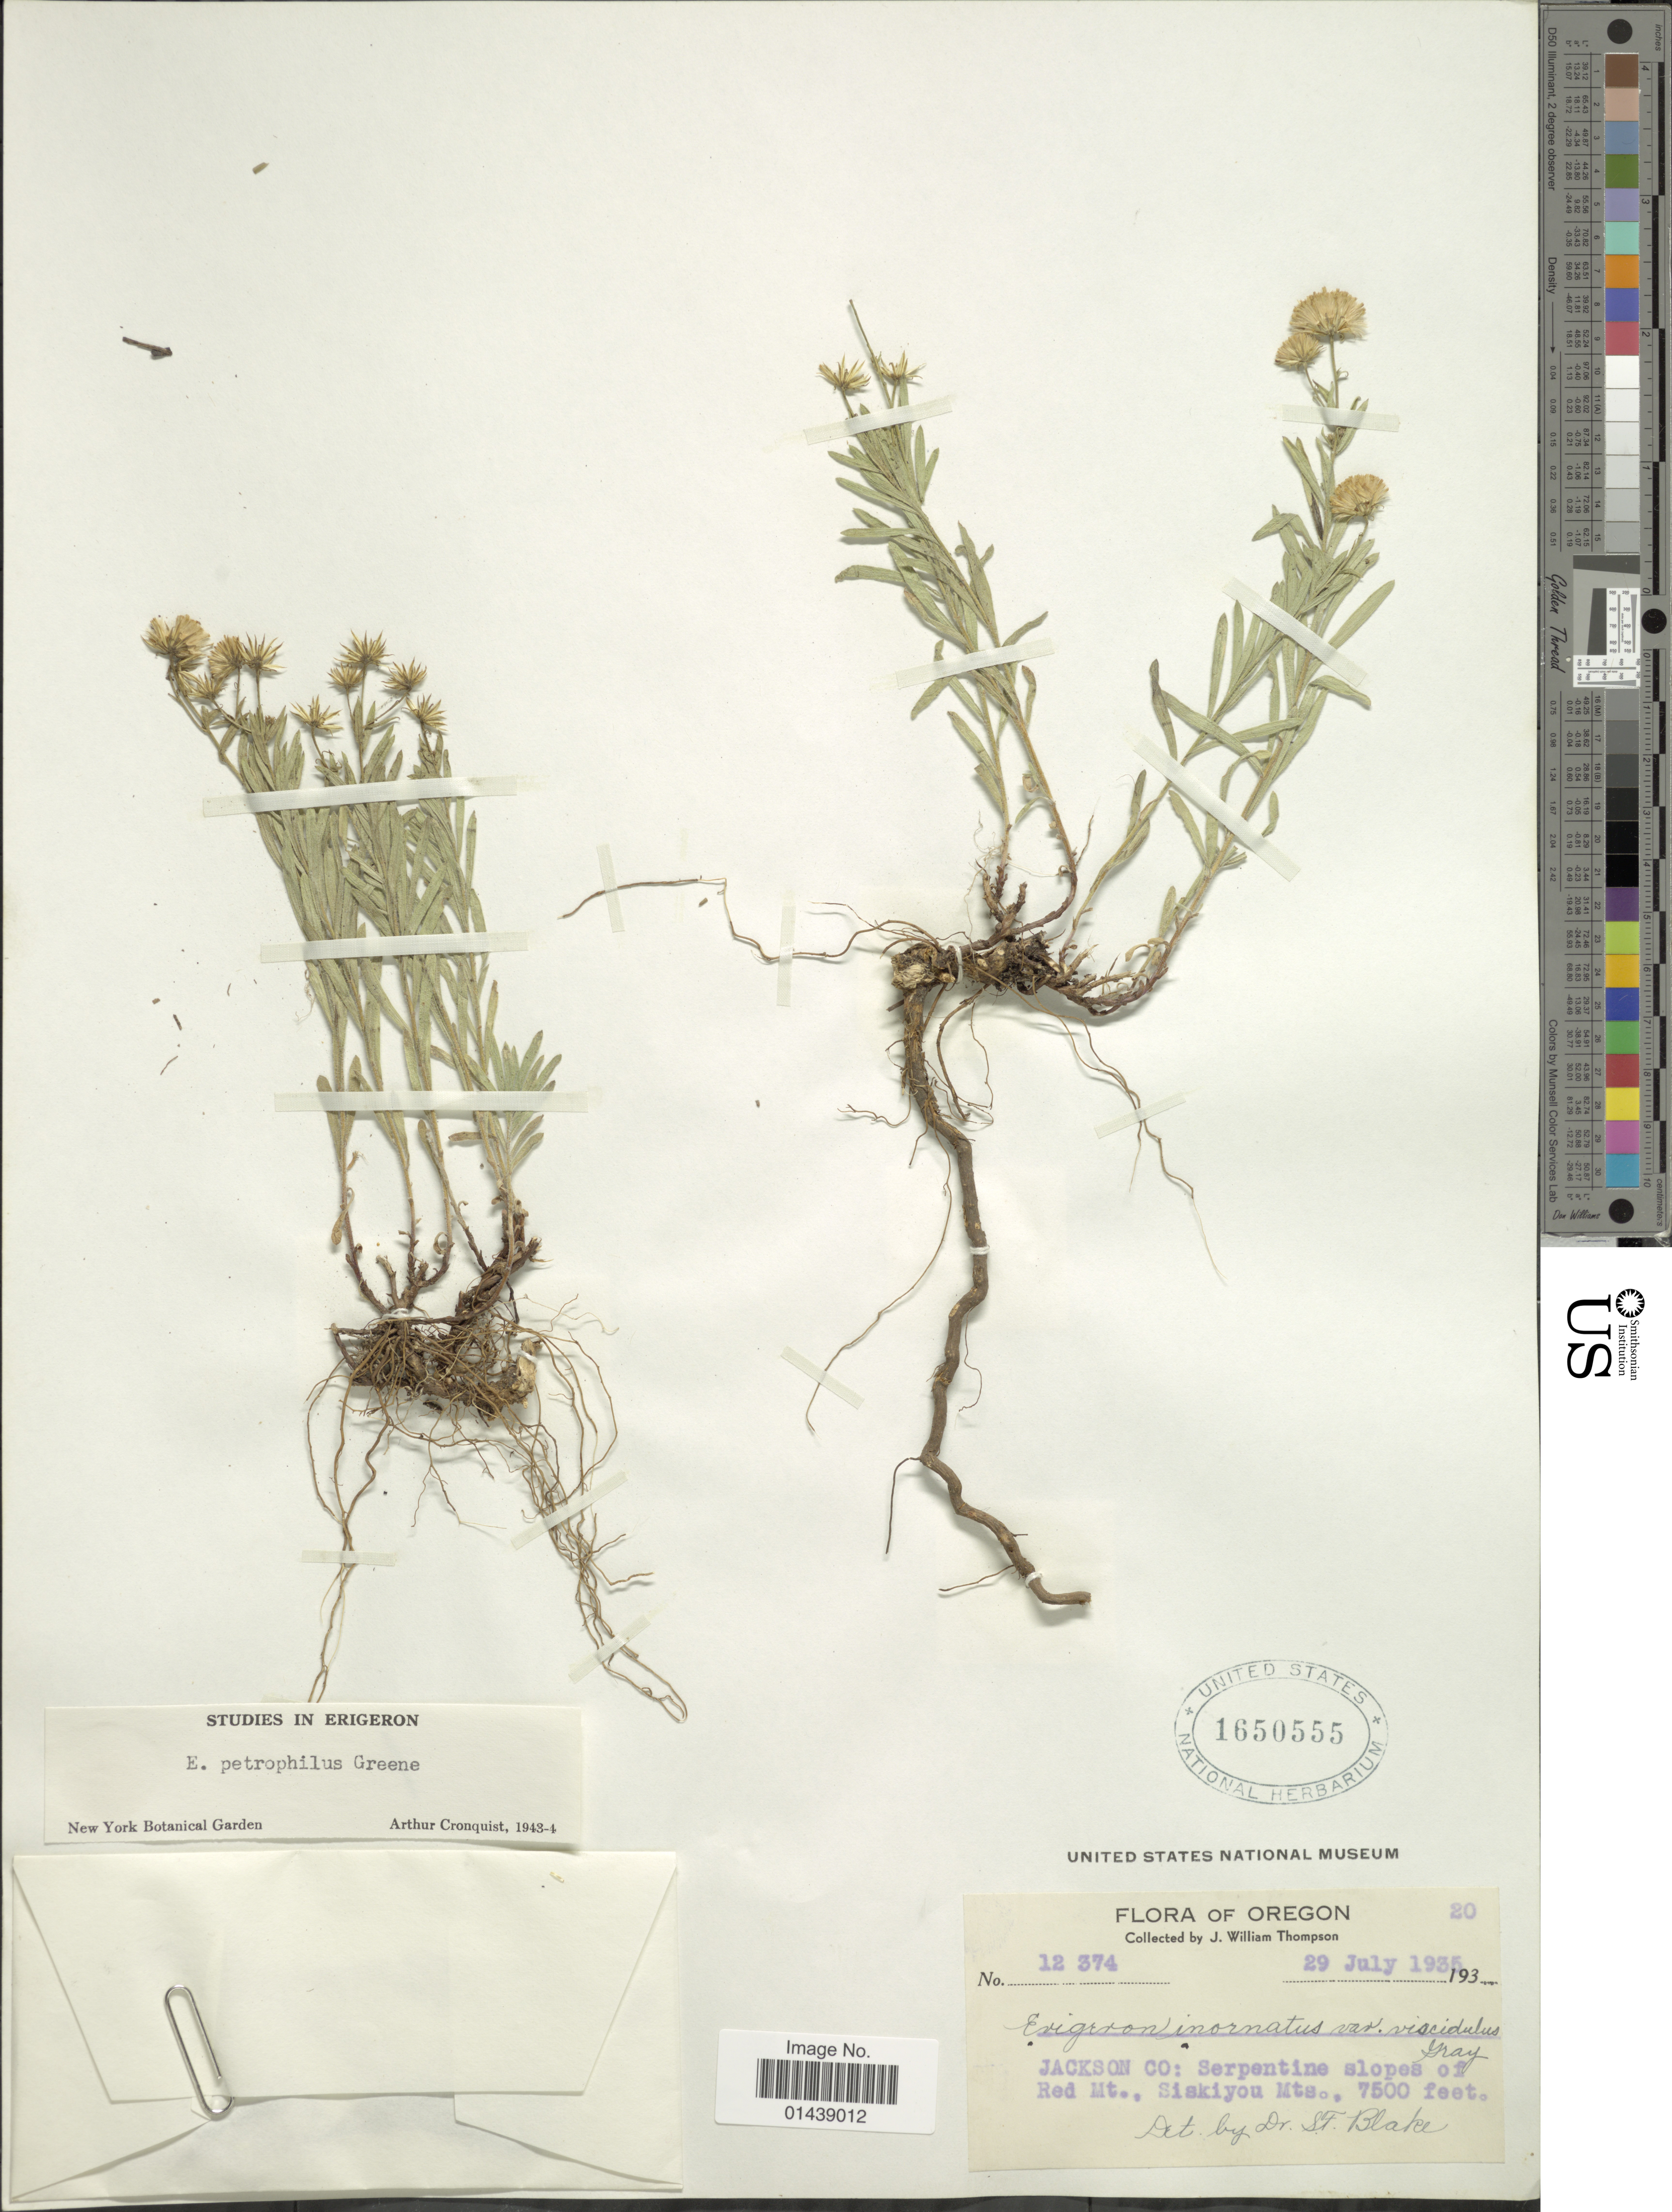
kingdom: Plantae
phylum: Tracheophyta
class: Magnoliopsida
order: Asterales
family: Asteraceae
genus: Erigeron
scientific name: Erigeron petrophilus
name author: Greene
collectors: J. W. Thompson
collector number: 12374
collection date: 1935-07-29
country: United States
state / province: Oregon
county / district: Jackson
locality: Jackson Co: Serpentine slopes of Red Mt., Siskiyou Mts.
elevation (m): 2286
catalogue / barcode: US 1650555